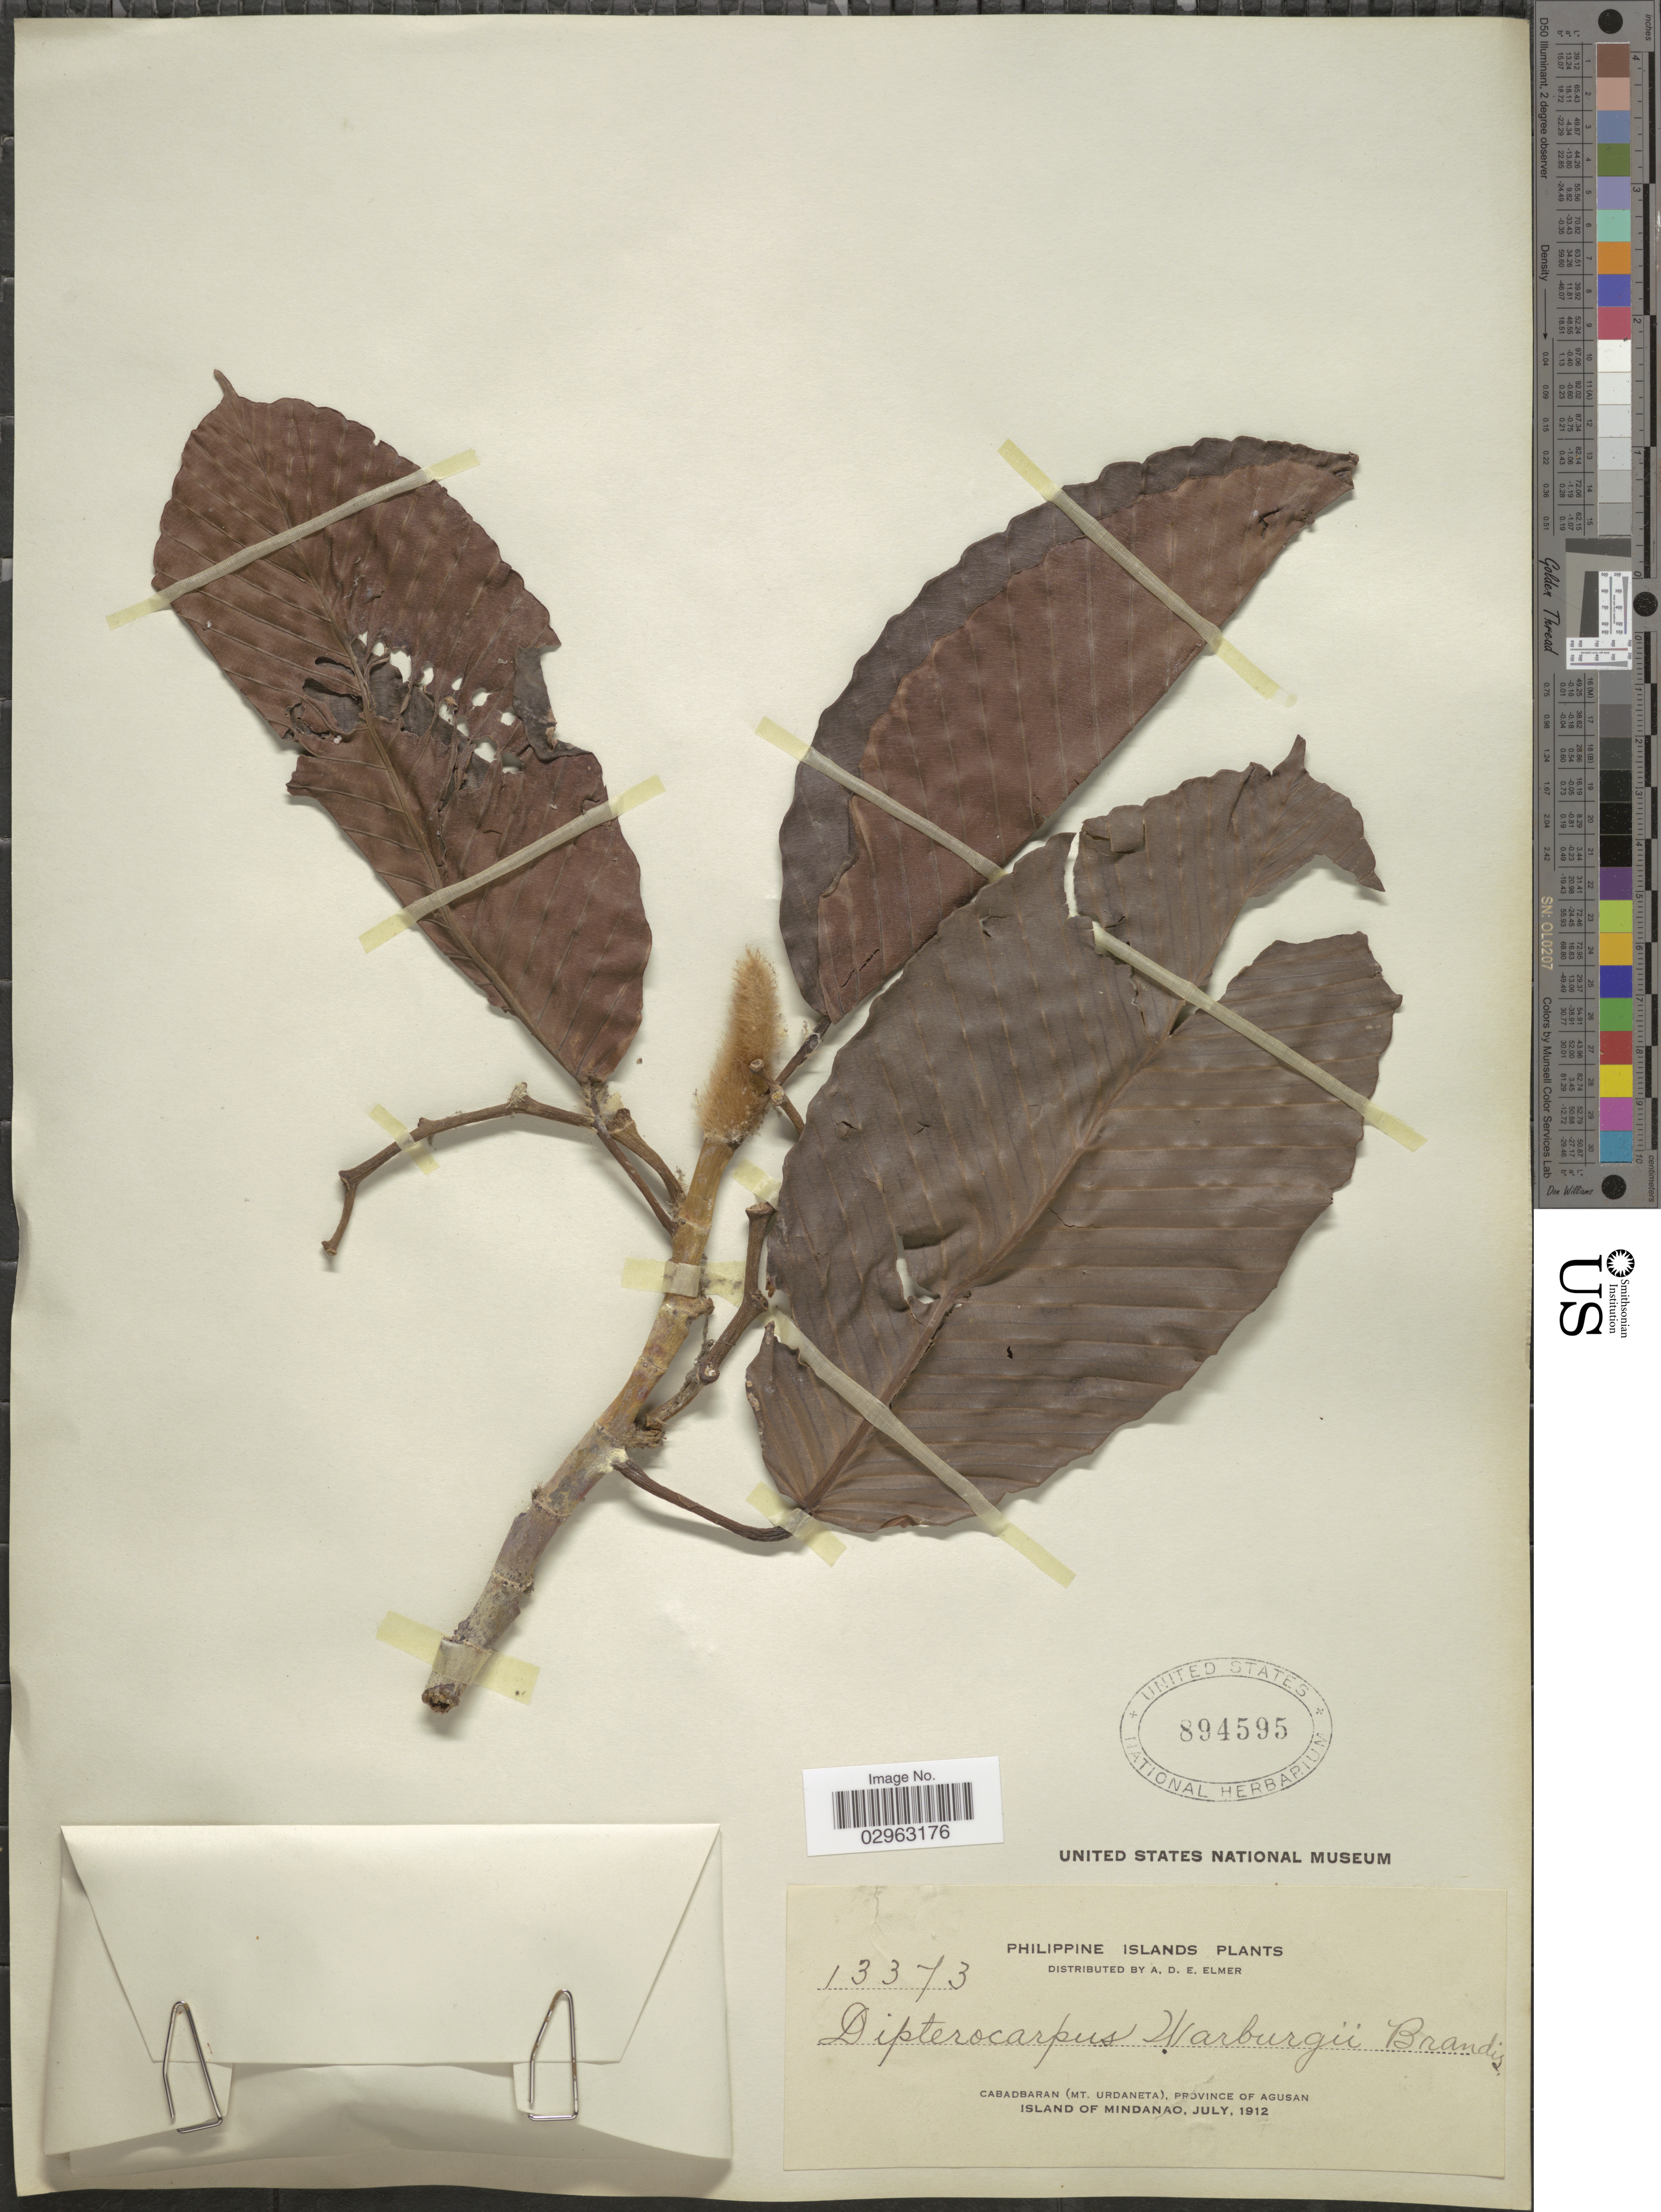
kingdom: Plantae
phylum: Tracheophyta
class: Magnoliopsida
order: Malvales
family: Dipterocarpaceae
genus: Dipterocarpus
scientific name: Dipterocarpus warburgii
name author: Brandis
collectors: A. D. E. Elmer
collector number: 13373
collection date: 1912-07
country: Philippines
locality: Cabadbaran (Mt. Urdaneta), Province of Agusan. Island of Mindanao.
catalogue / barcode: US 894595